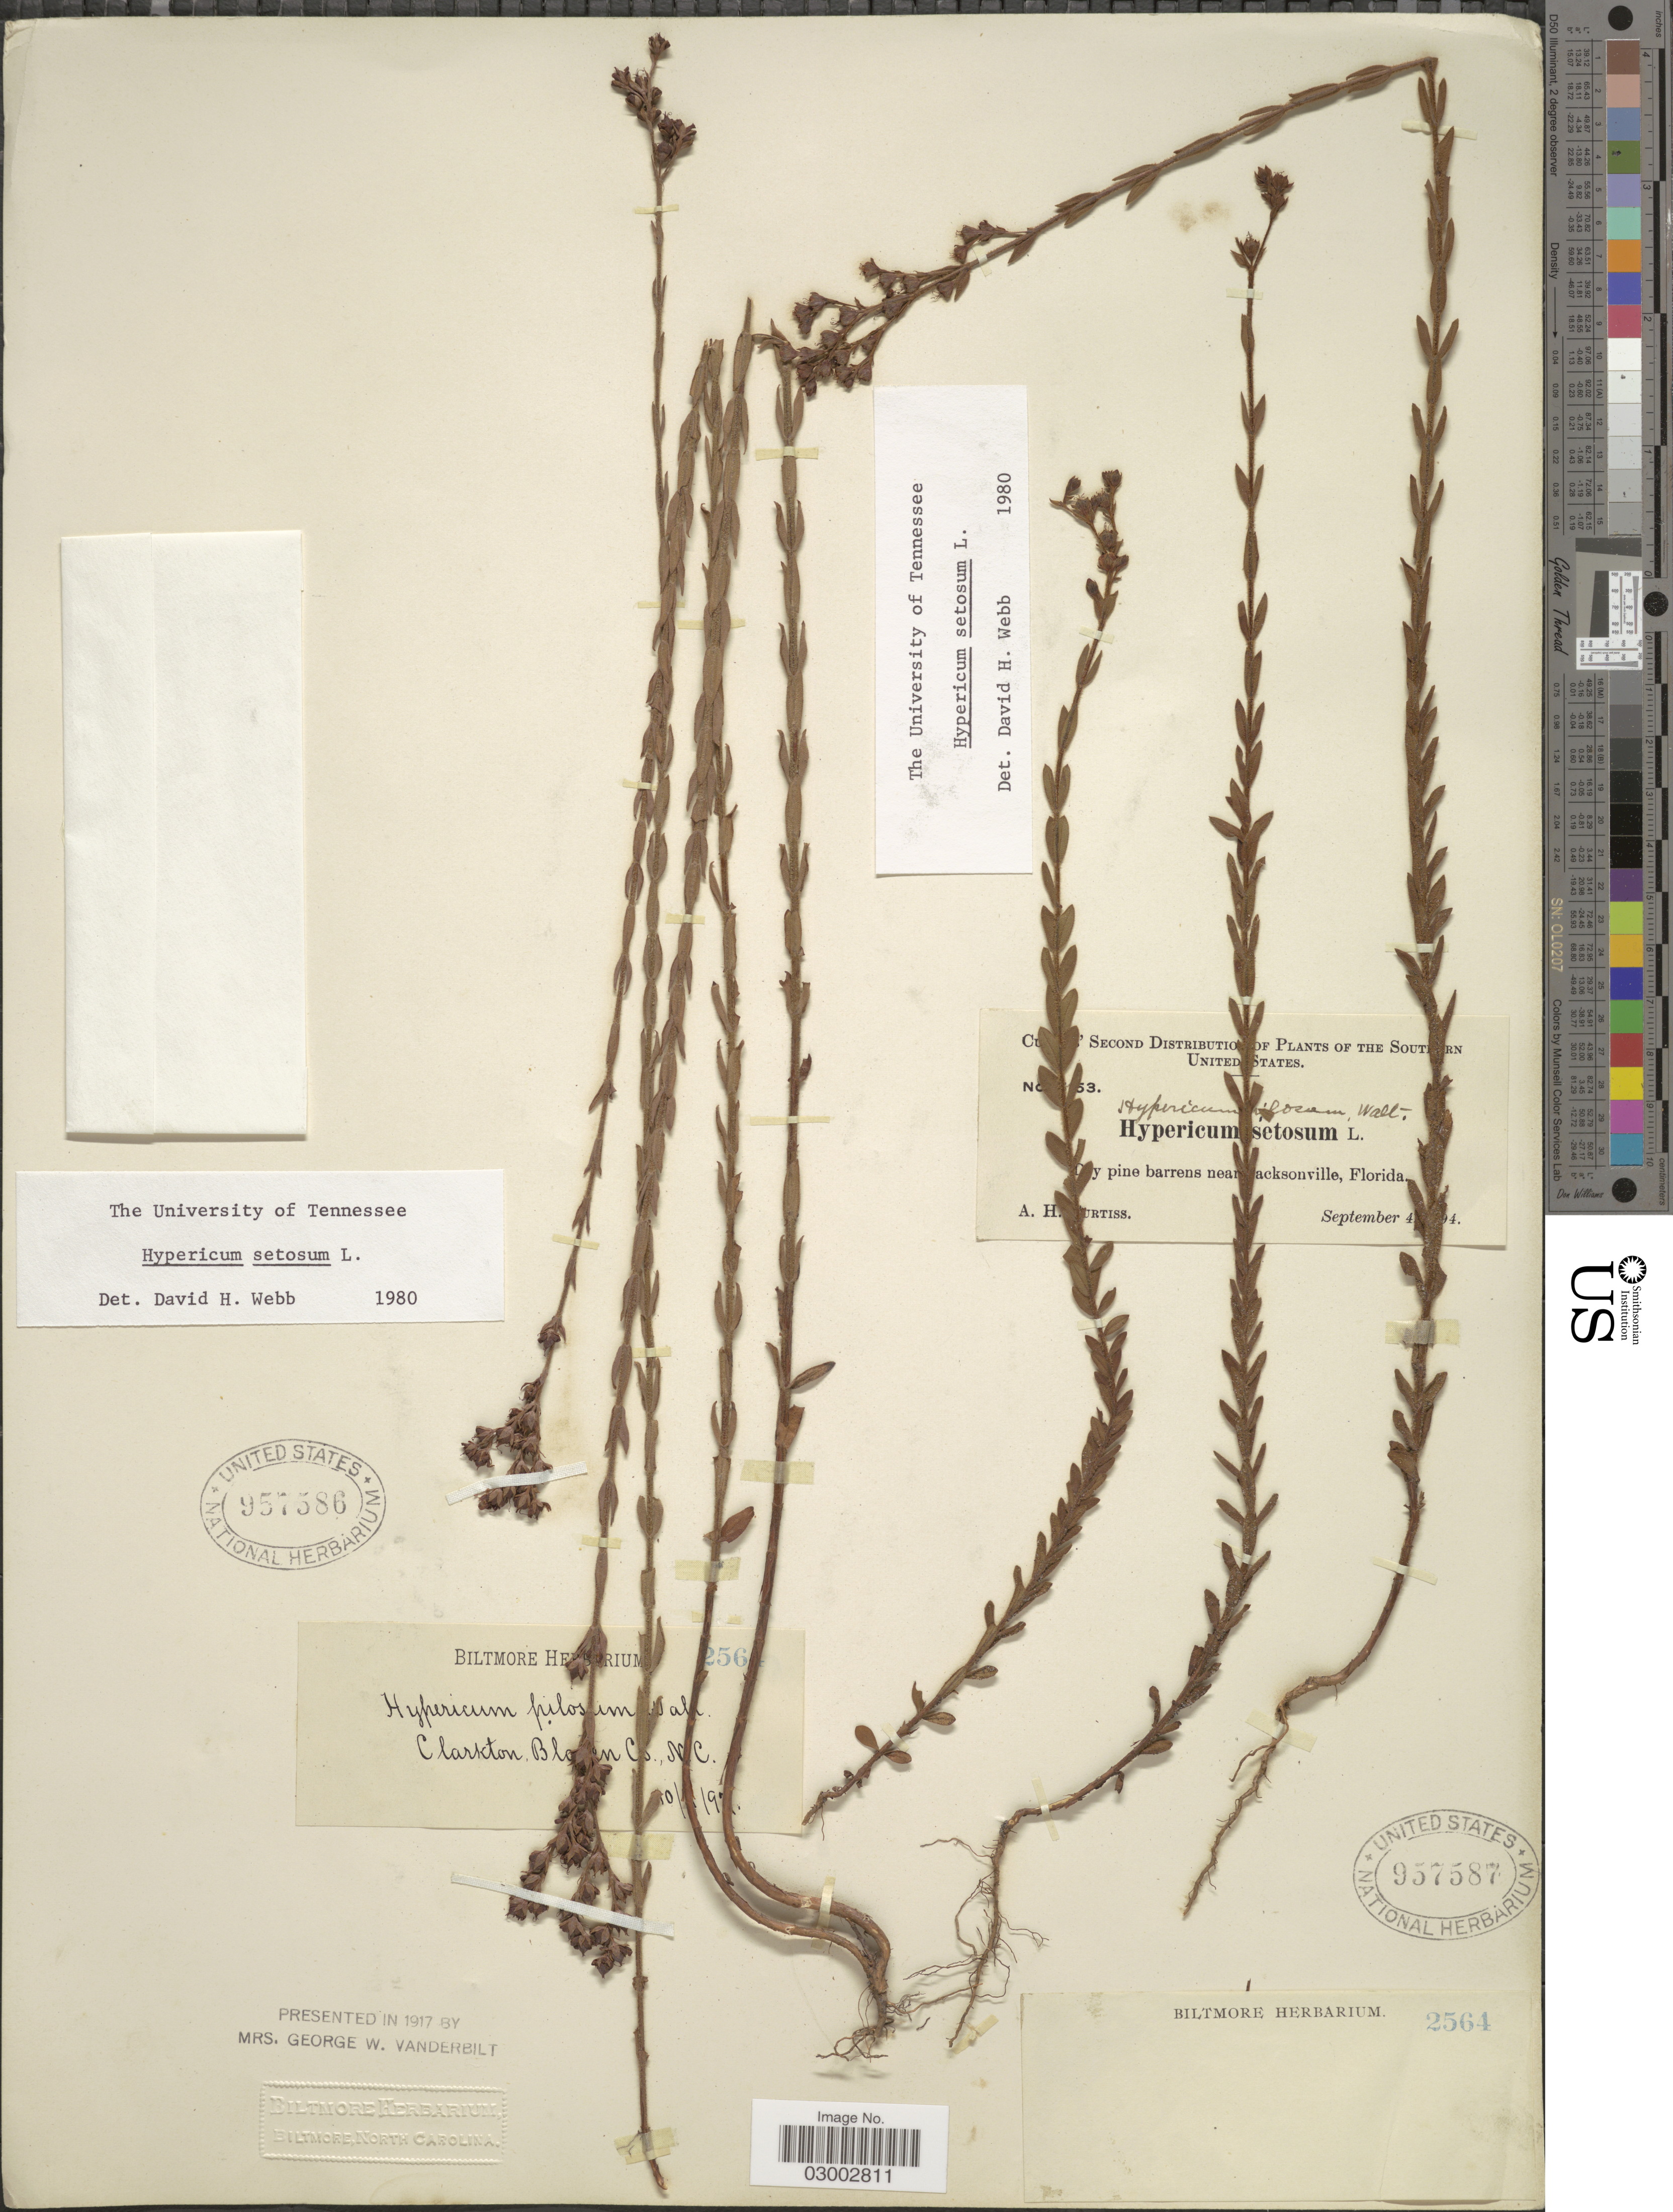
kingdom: Plantae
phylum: Tracheophyta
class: Magnoliopsida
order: Malpighiales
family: Hypericaceae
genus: Hypericum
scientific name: Hypericum setosum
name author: L.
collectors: ex herb. Biltmore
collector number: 256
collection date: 1972-01-10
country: United States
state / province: North Carolina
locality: Clarkton, Bladen Co.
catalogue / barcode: US 957586